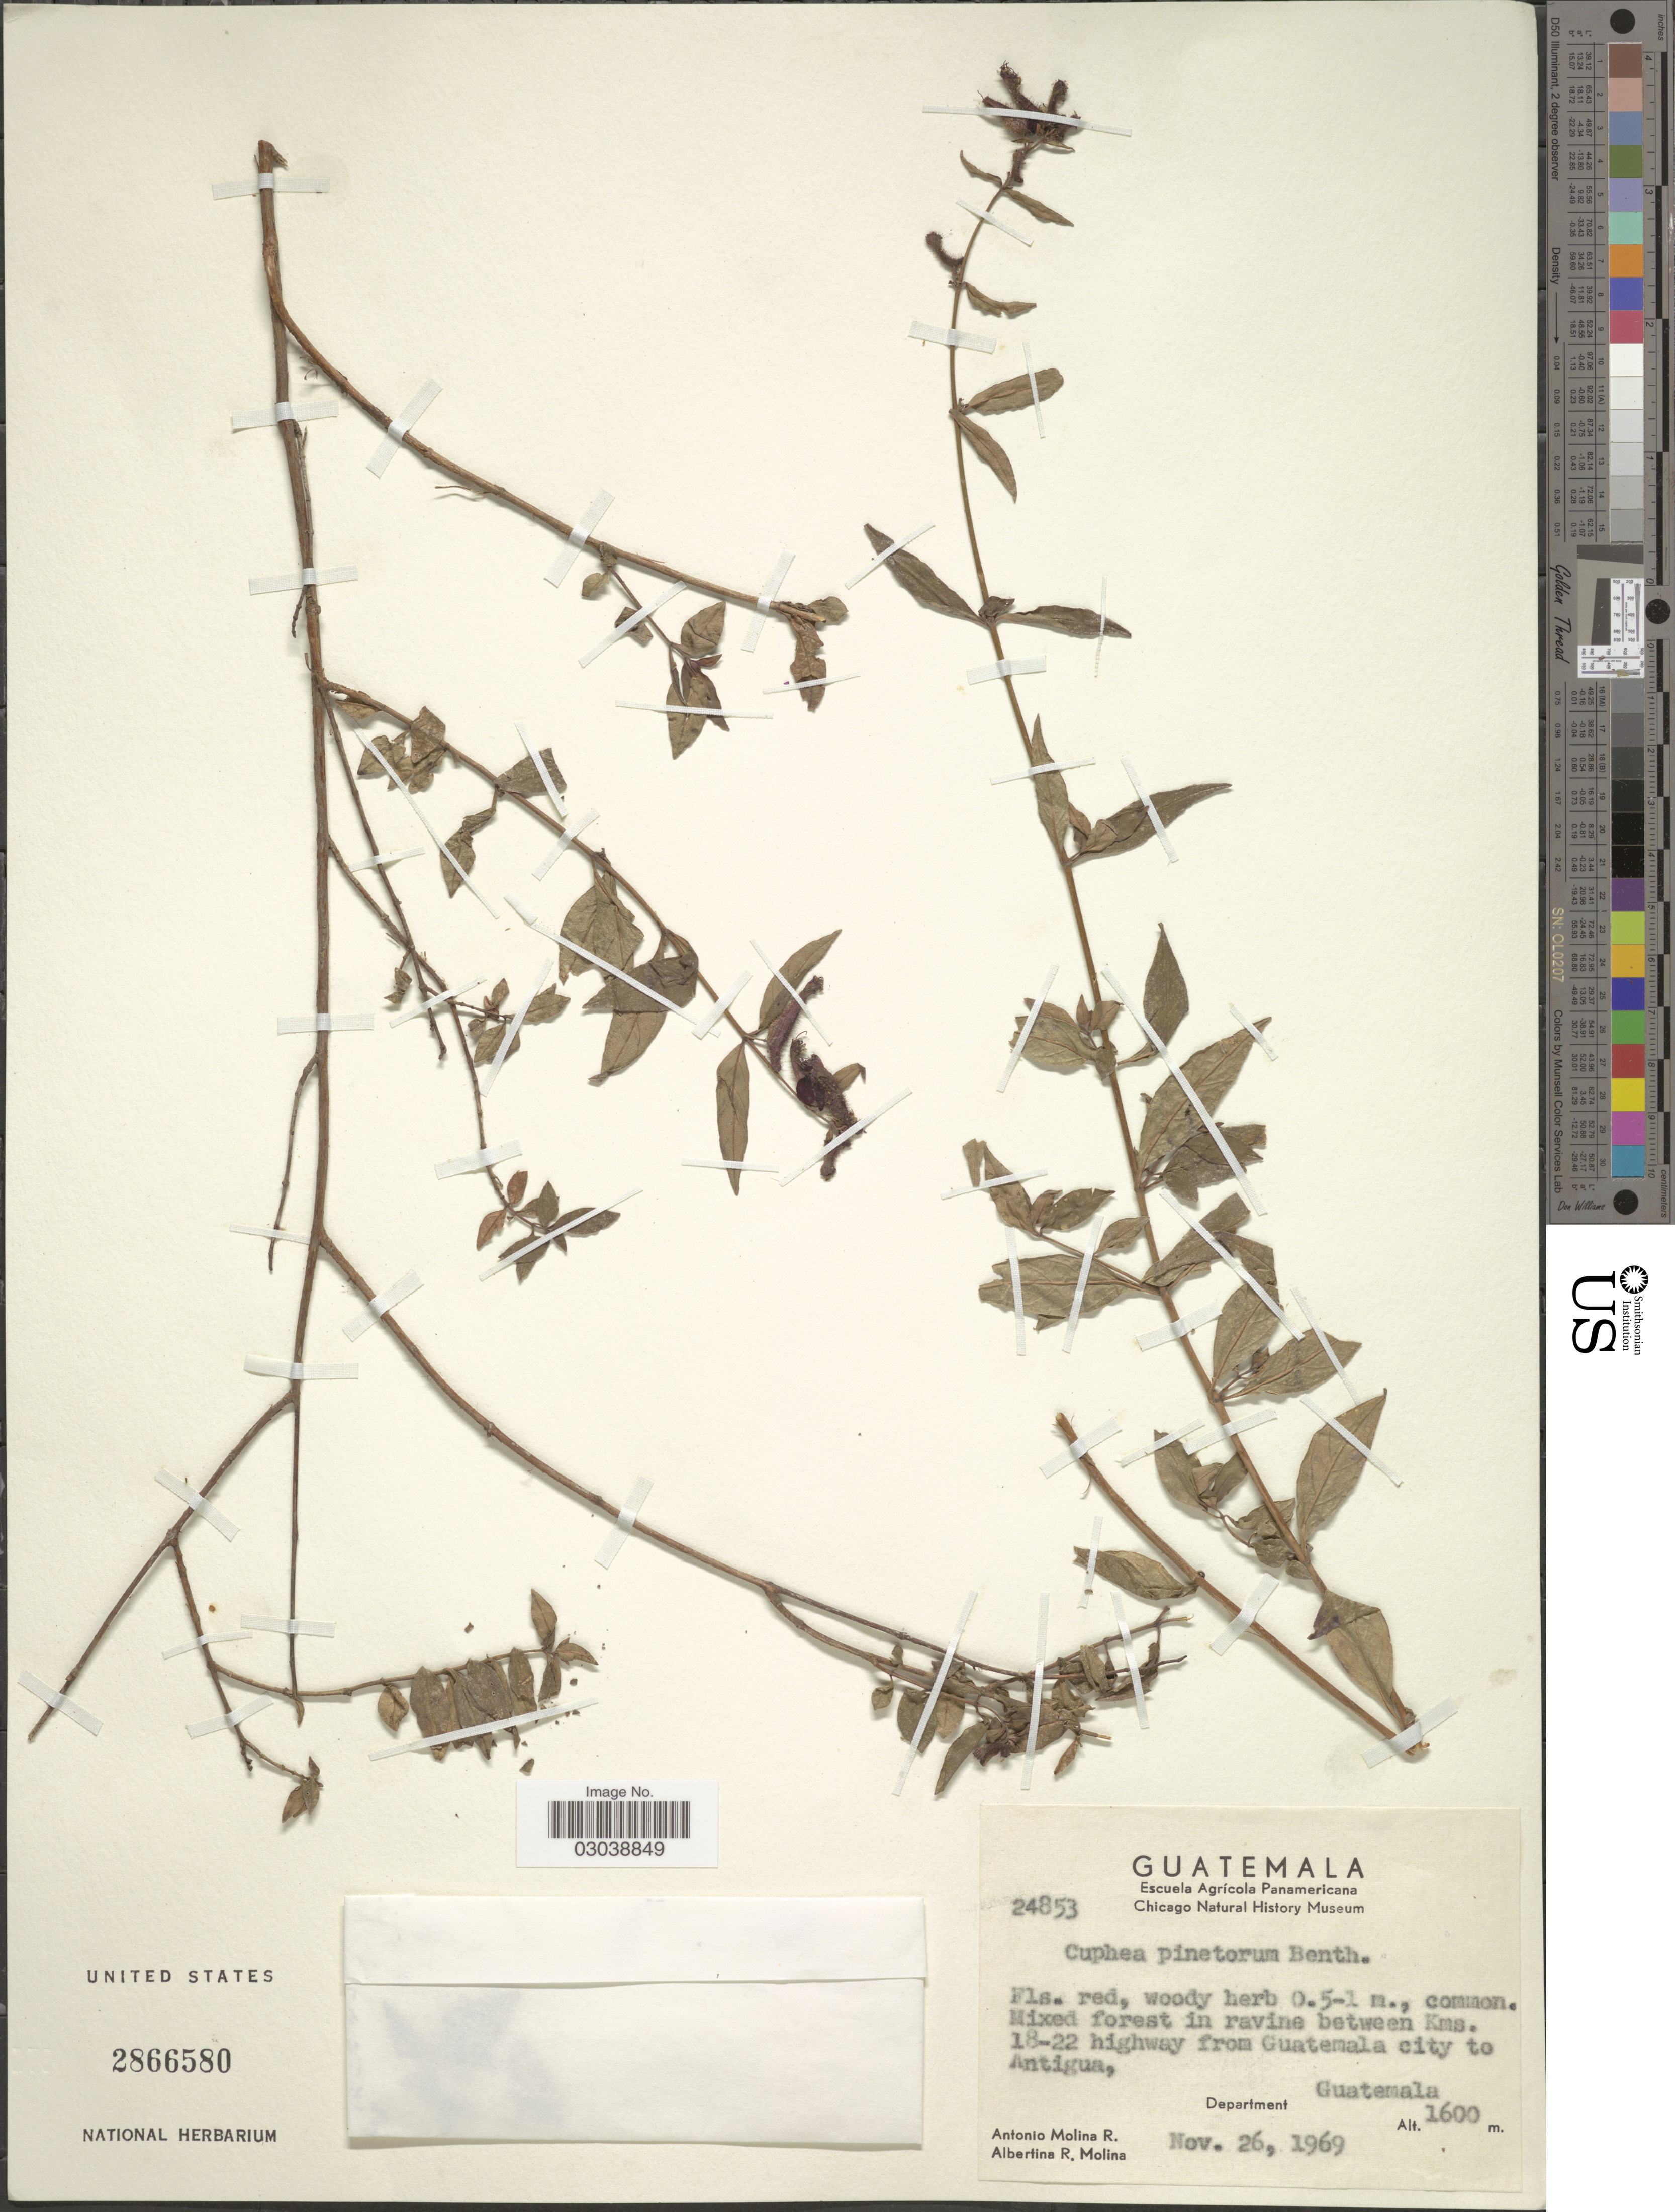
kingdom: Plantae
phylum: Tracheophyta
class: Magnoliopsida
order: Myrtales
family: Lythraceae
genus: Cuphea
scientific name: Cuphea pinetorum Benth.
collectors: A. Molina R. & A. R. Molina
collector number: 24853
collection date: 1969-11-26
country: Guatemala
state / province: Guatemala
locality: Mixed forest in ravine between Kms. 18-22 highway from Guatemala city to Antigua, Department Guatemala.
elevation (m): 1600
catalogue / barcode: US 2866580